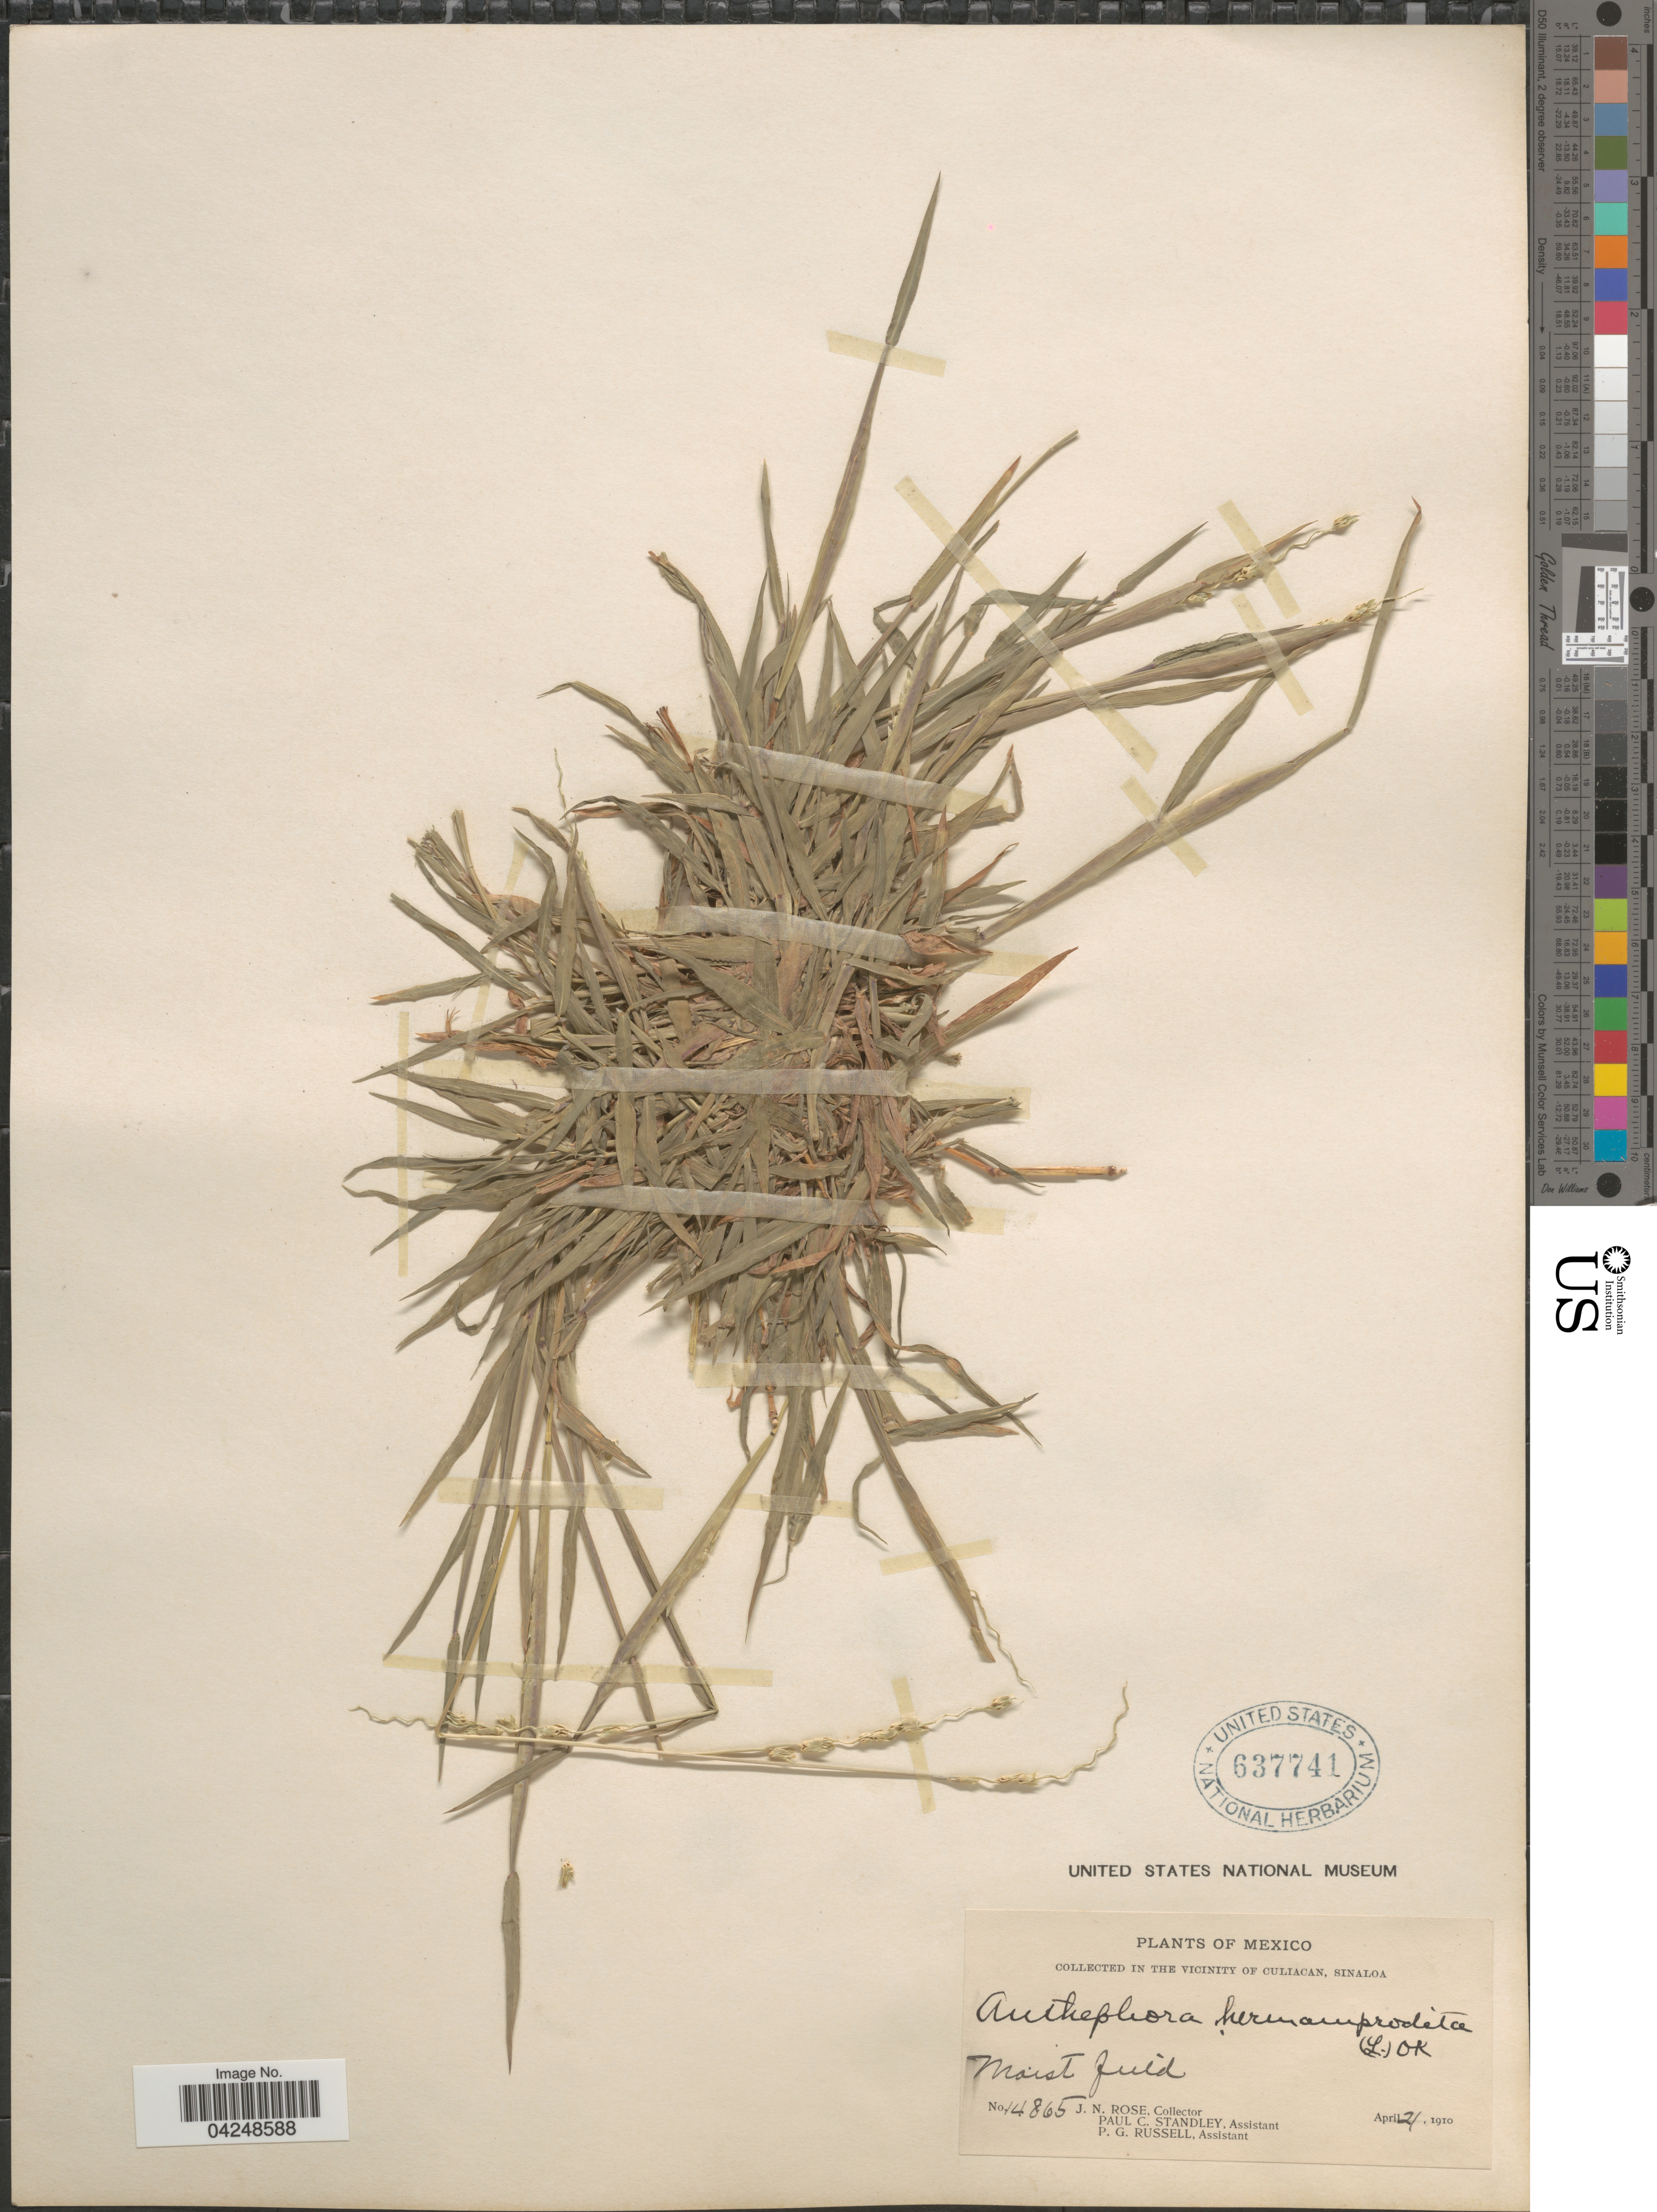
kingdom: Plantae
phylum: Tracheophyta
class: Liliopsida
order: Poales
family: Poaceae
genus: Anthephora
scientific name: Anthephora hermaphrodita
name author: (L.) Kuntze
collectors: J. N. Rose, P. C. Standley & P. G. Russell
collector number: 14865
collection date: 1910-04-21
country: Mexico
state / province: Sinaloa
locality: In the vicinity of Culiacan.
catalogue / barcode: US 637741